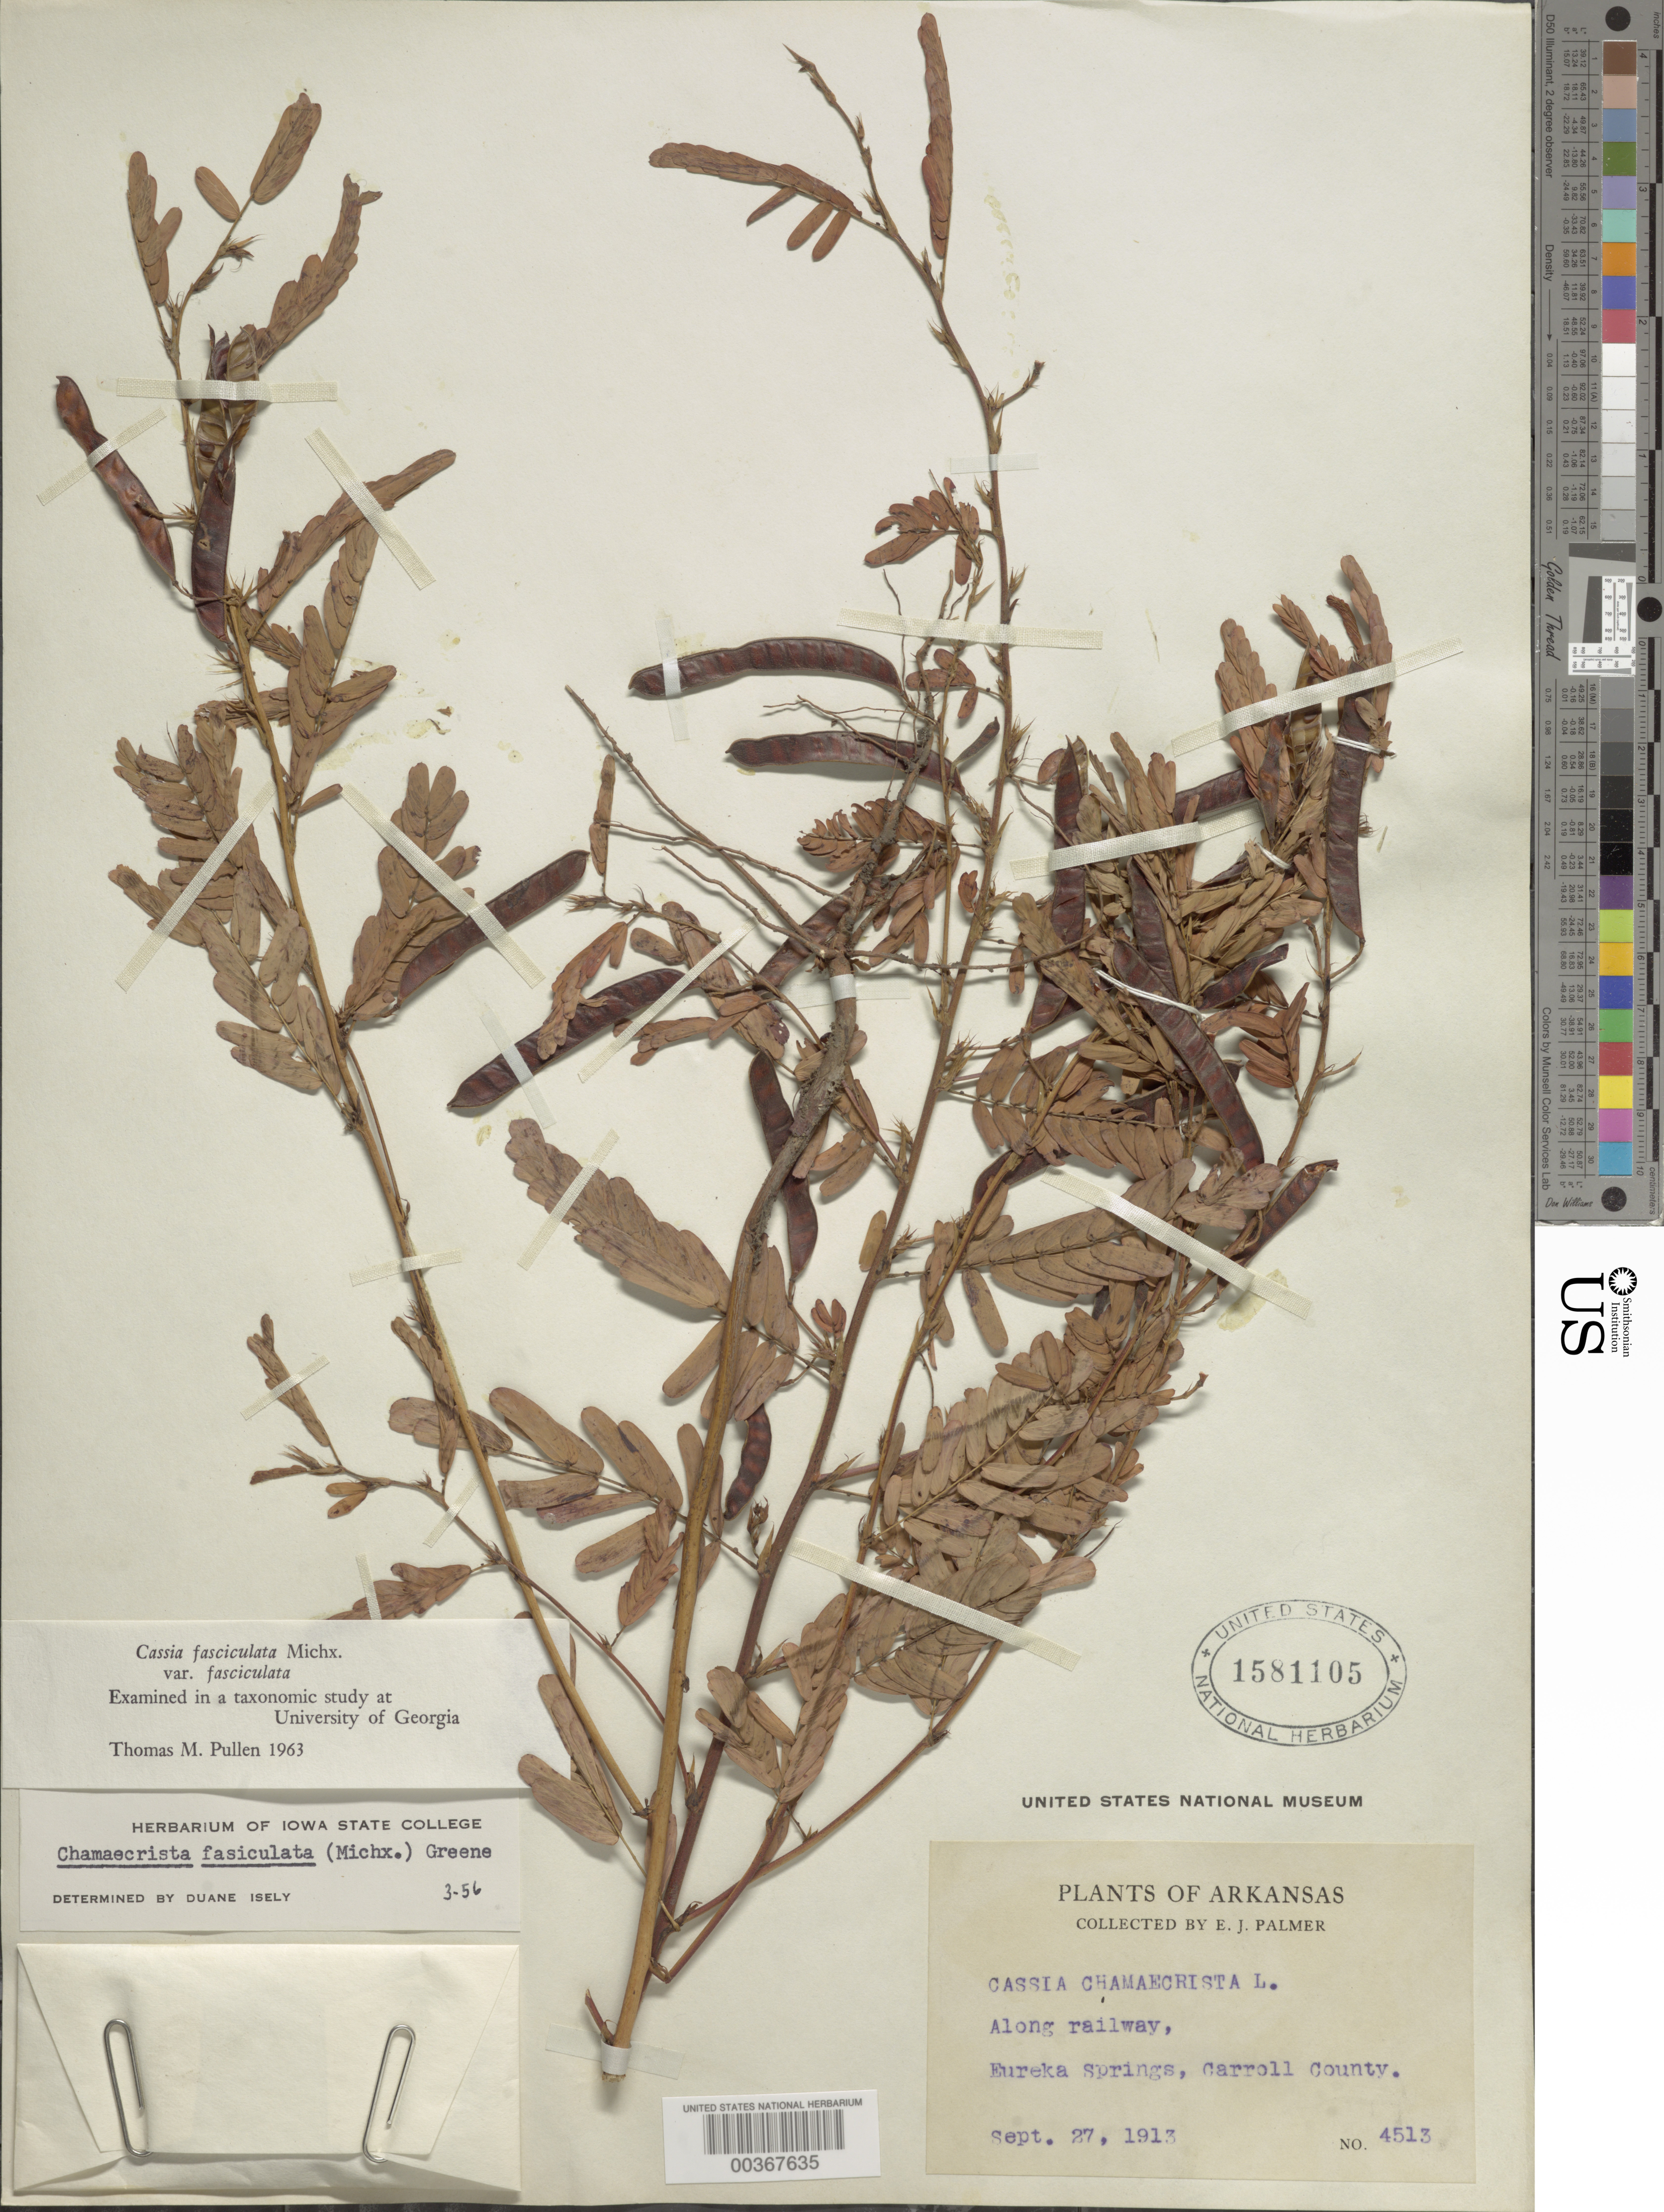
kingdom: Plantae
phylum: Tracheophyta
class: Magnoliopsida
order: Fabales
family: Fabaceae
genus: Chamaecrista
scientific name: Chamaecrista fasciculata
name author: (Michx.) Greene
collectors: E. J. Palmer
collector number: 4513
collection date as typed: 27 Sep 1913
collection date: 1913-09-27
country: United States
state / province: Arkansas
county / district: Carroll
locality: Eureka springs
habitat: Along railway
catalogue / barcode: US 1581105